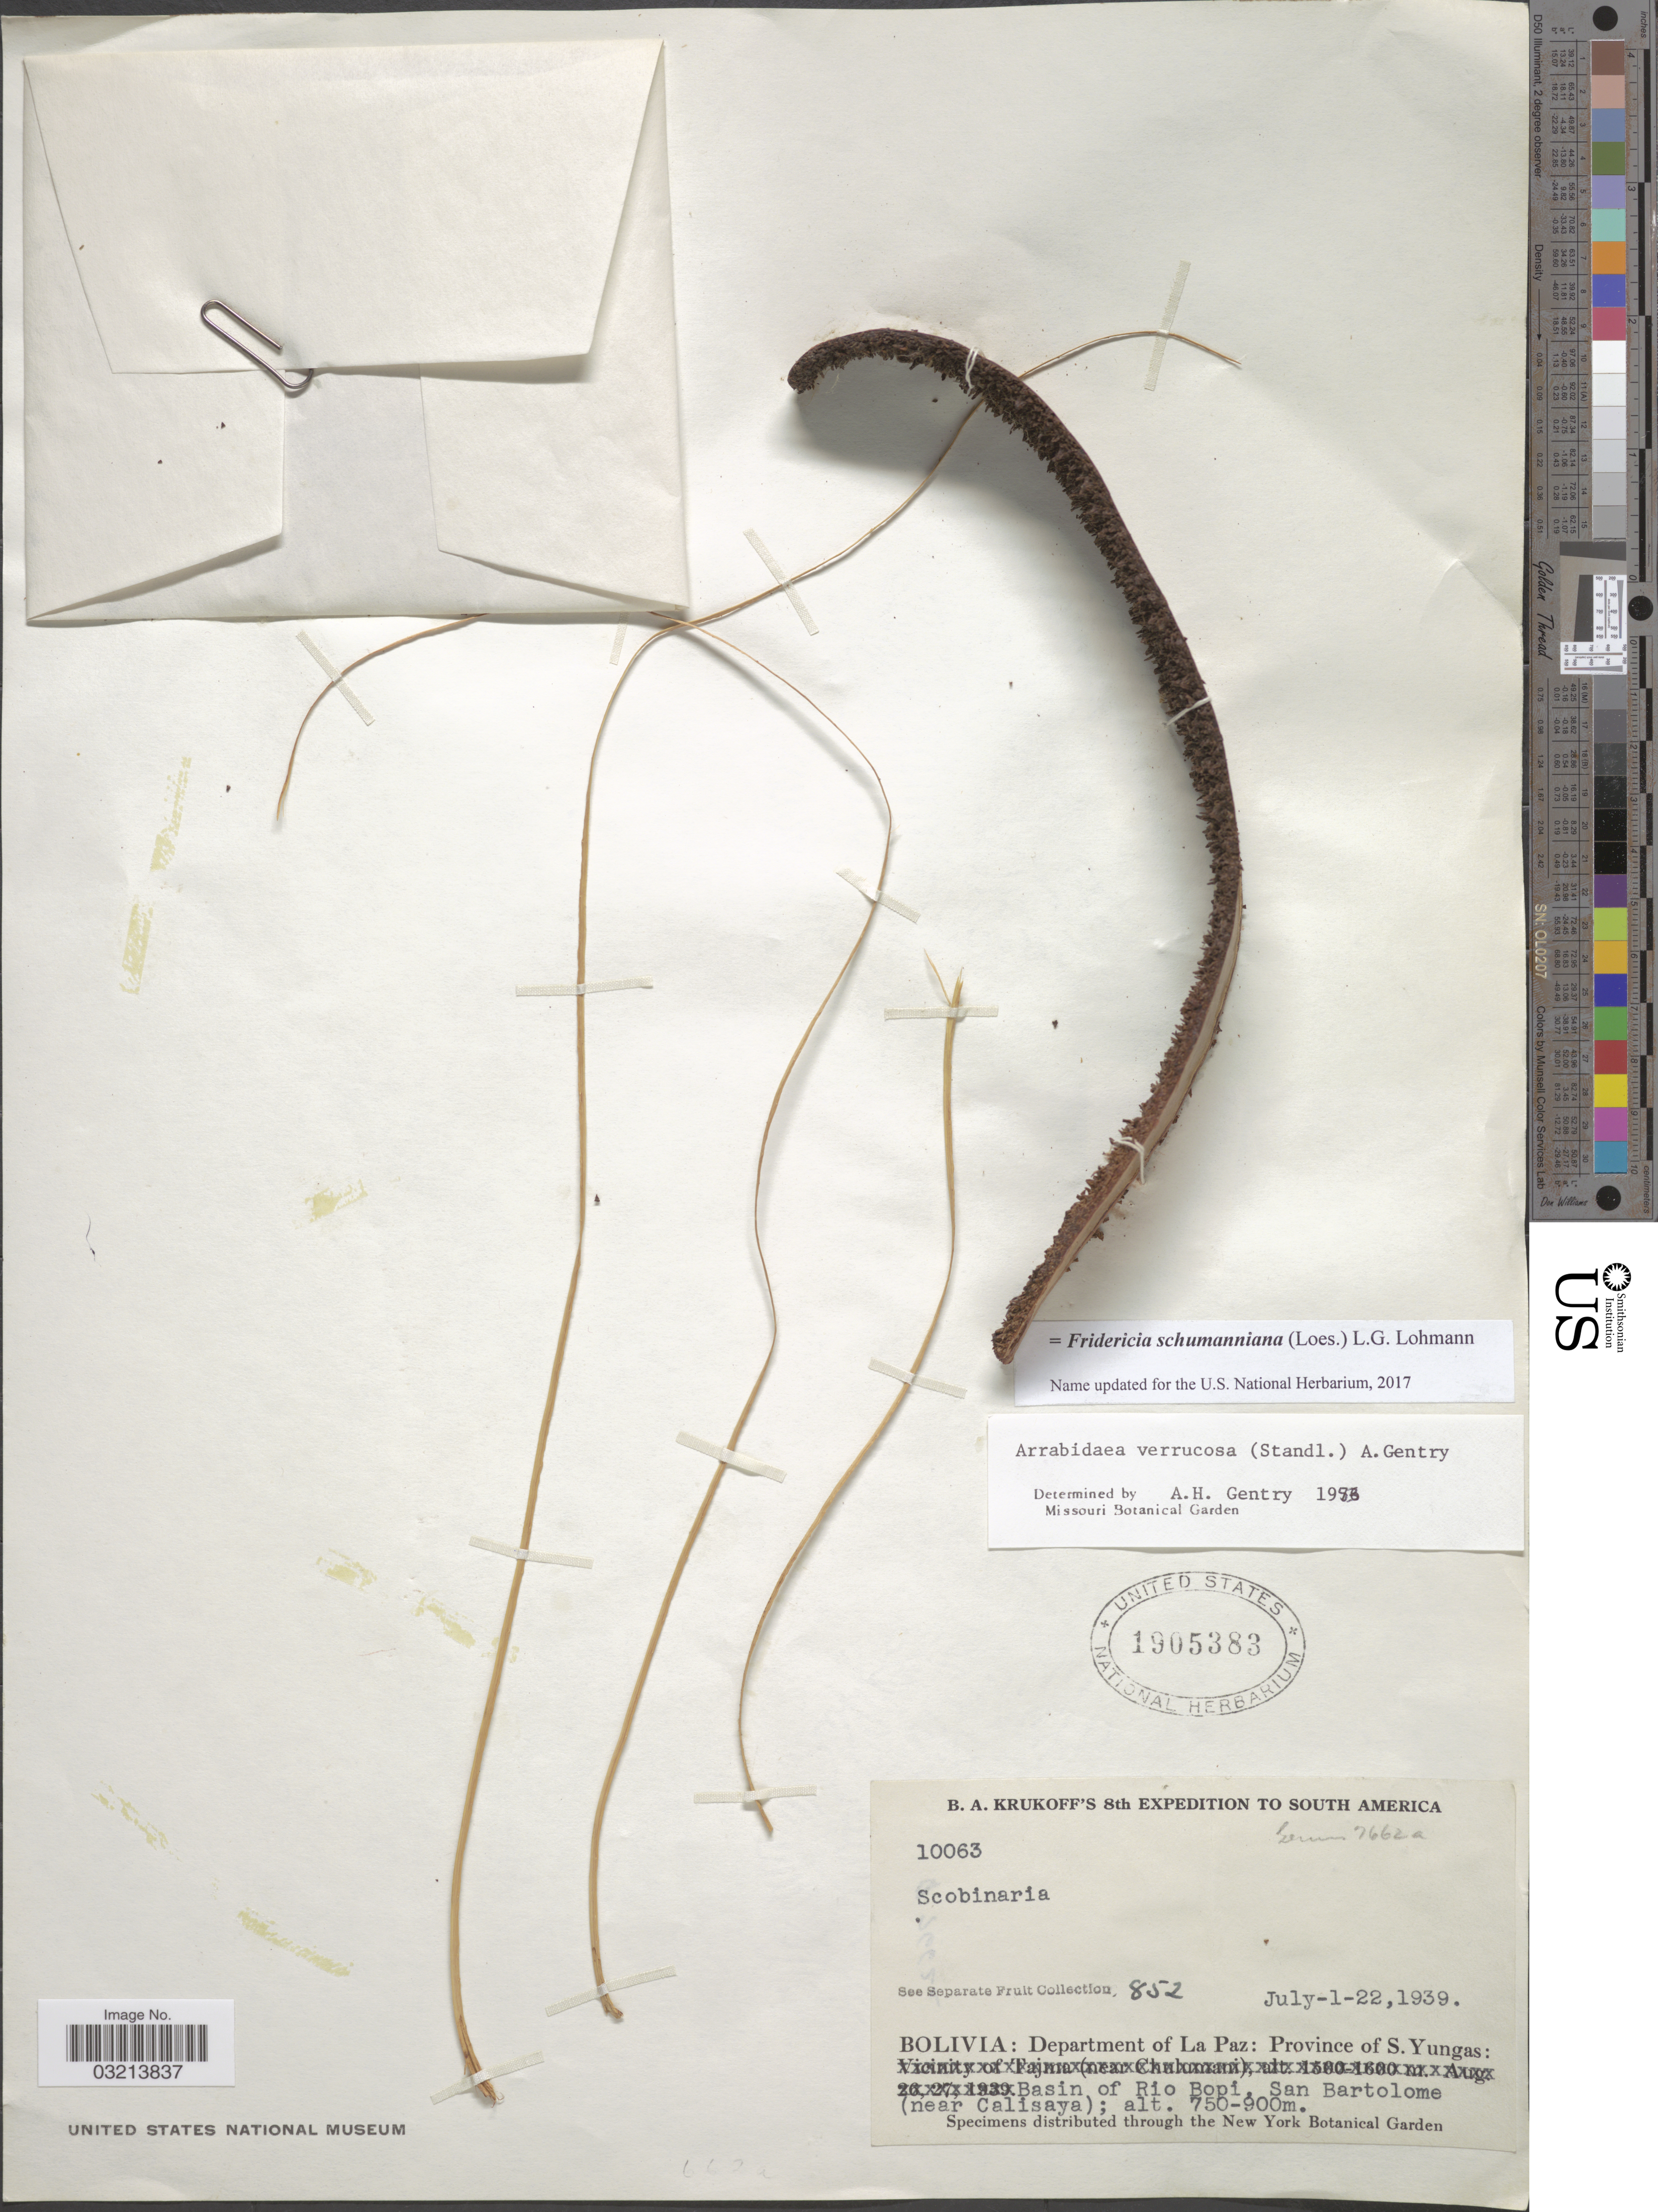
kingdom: Plantae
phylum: Tracheophyta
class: Magnoliopsida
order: Lamiales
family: Bignoniaceae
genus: Fridericia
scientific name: Fridericia schumanniana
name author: (Loes.) L.G. Lohmann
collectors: B. A. Krukoff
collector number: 10063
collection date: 1939-07-01/1939-07-22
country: Bolivia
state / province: La Paz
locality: Department of La Paz: Province of S. Yungas:. Basin of Rio Bopi, San Bartolome (near Calisaya).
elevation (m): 750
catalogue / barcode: US 1905383